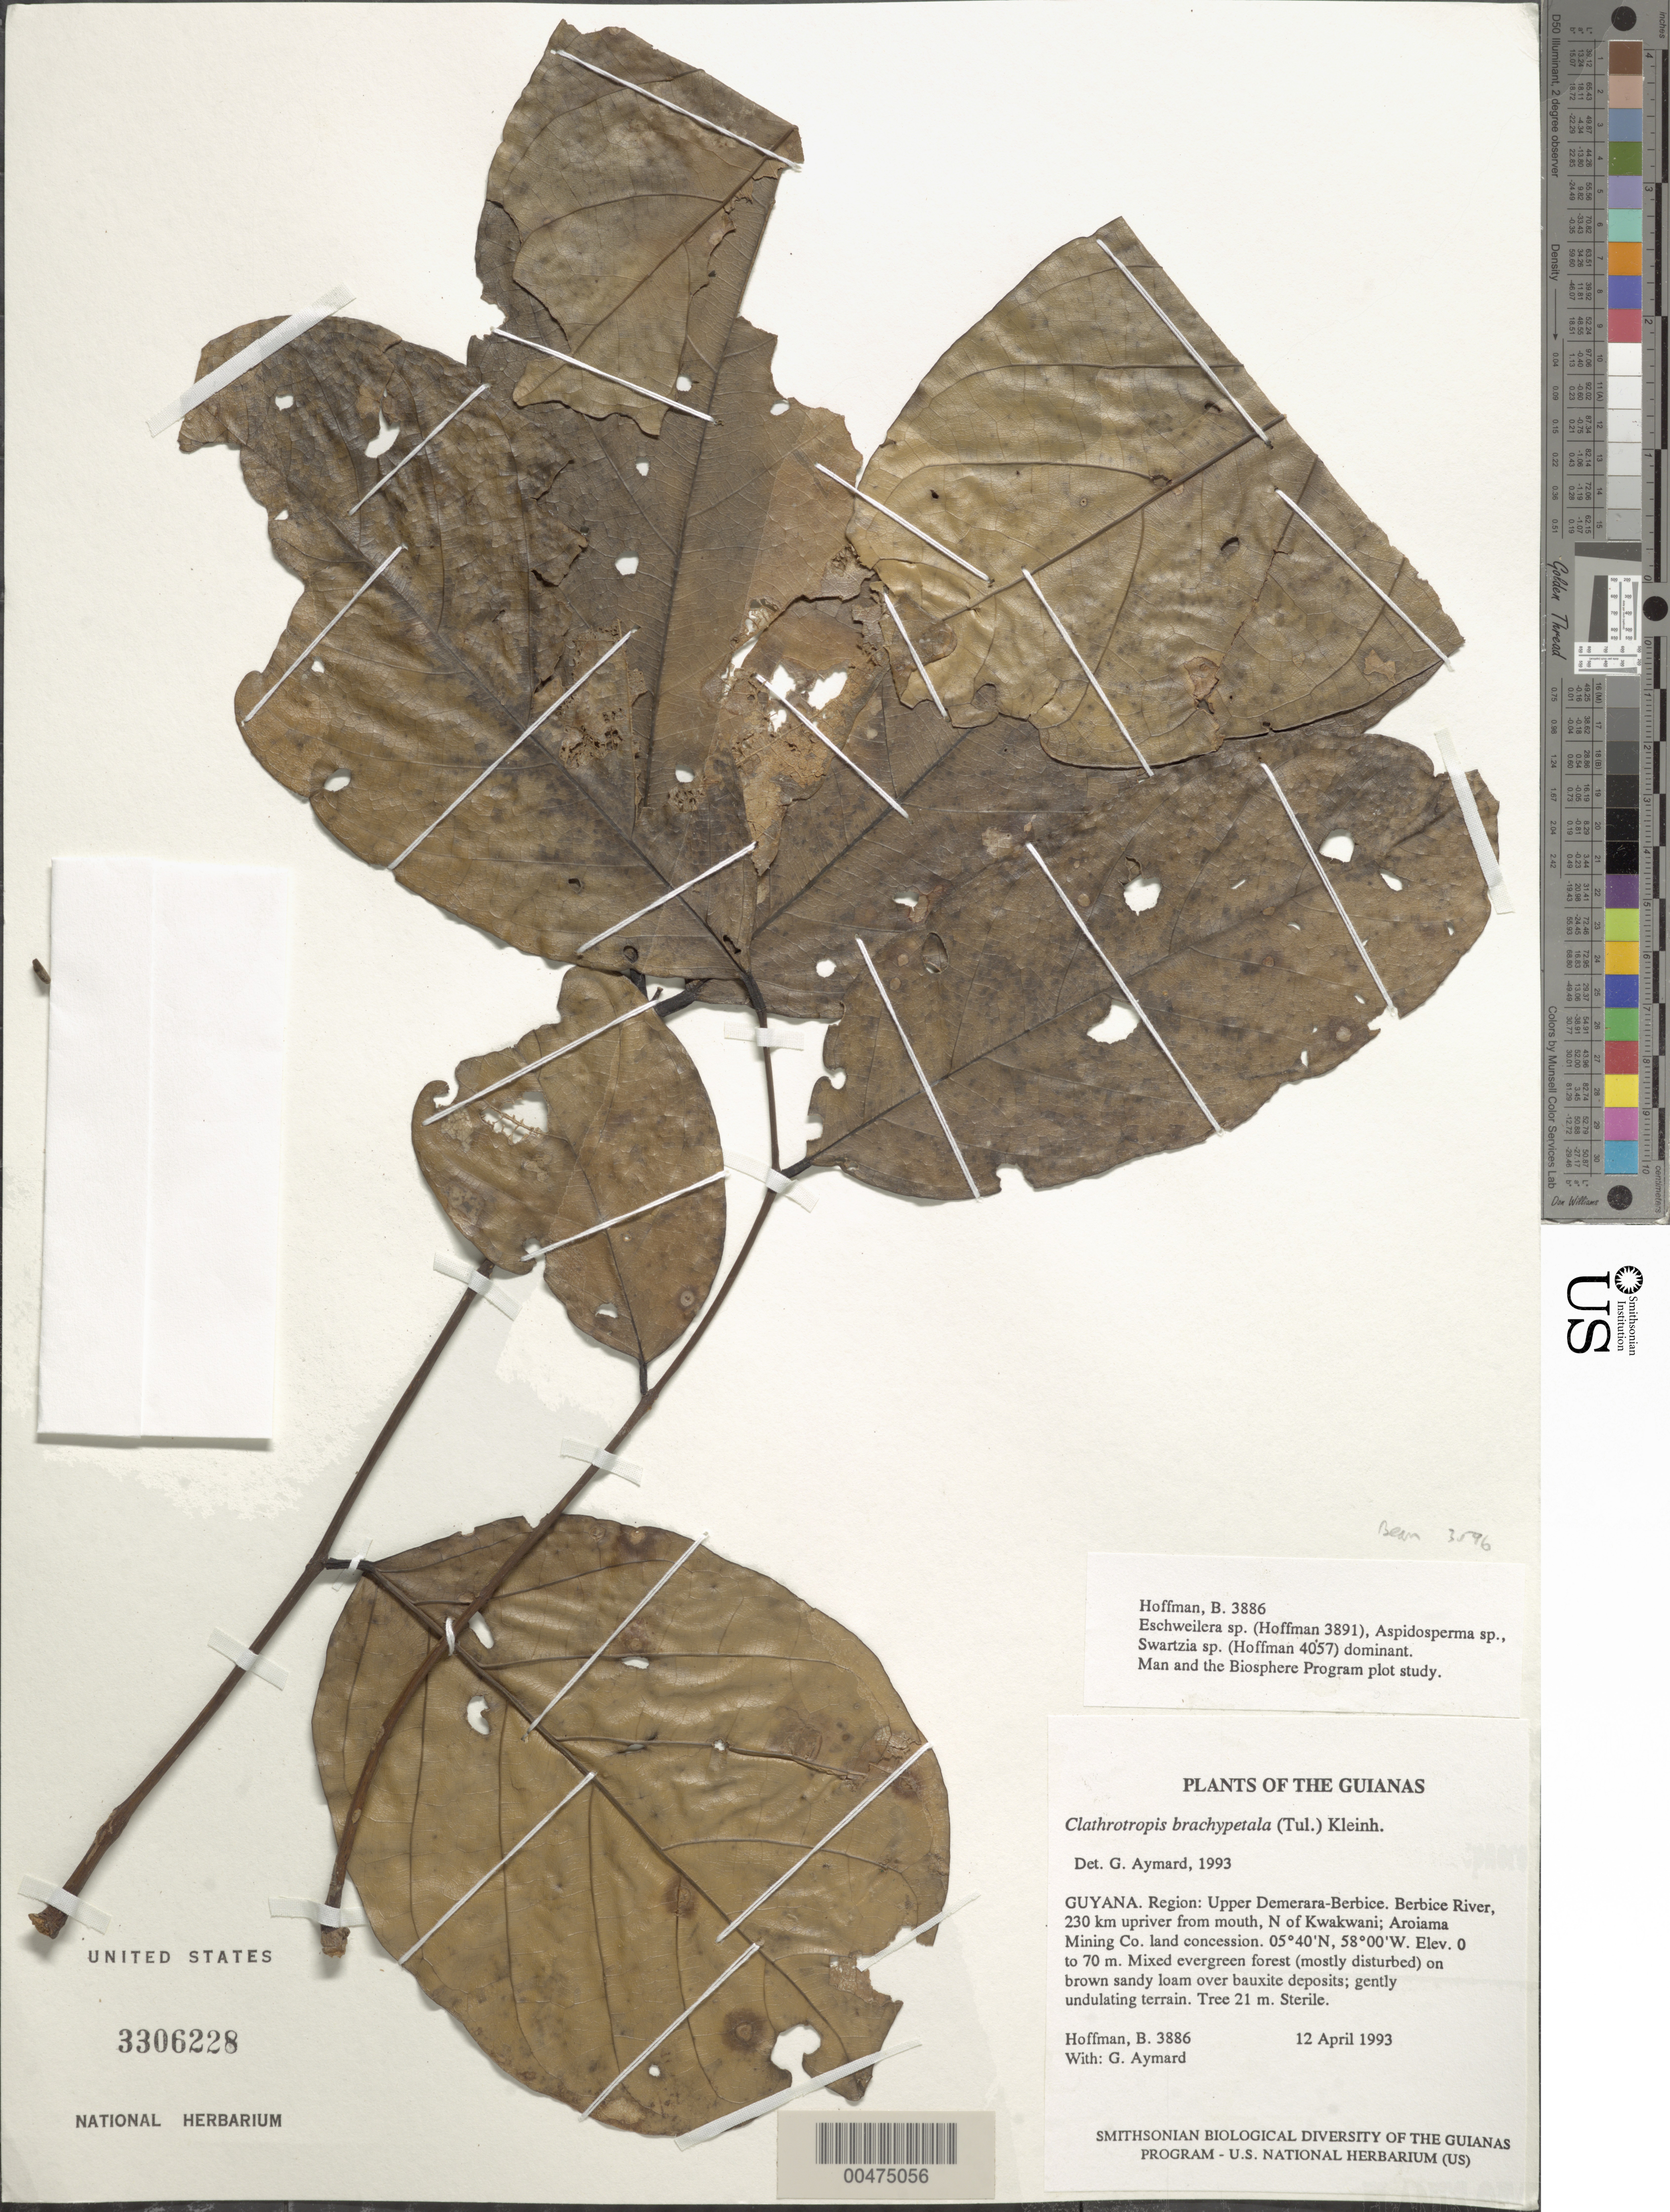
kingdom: Plantae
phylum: Tracheophyta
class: Magnoliopsida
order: Fabales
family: Fabaceae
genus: Clathrotropis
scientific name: Clathrotropis brachypetala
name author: (Tul.) Kleinh.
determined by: Aymard C., G. A., (PORT), Univ. Nac. Exp. de los Llanos Ezequiel Zamora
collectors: B. Hoffman & G. A. Aymard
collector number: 3886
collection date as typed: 12 April 1993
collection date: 1993-04-12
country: Guyana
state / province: U. Demerara-Berbice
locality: Berbice River, 230 km upriver from mouth, N of Kwakwani; Aroiama Mining Co. land concession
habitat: Mixed evergreen forest (mostly disturbed) on brown sandy loam over bauxite deposits; gently undulating terrain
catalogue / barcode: US 3306228